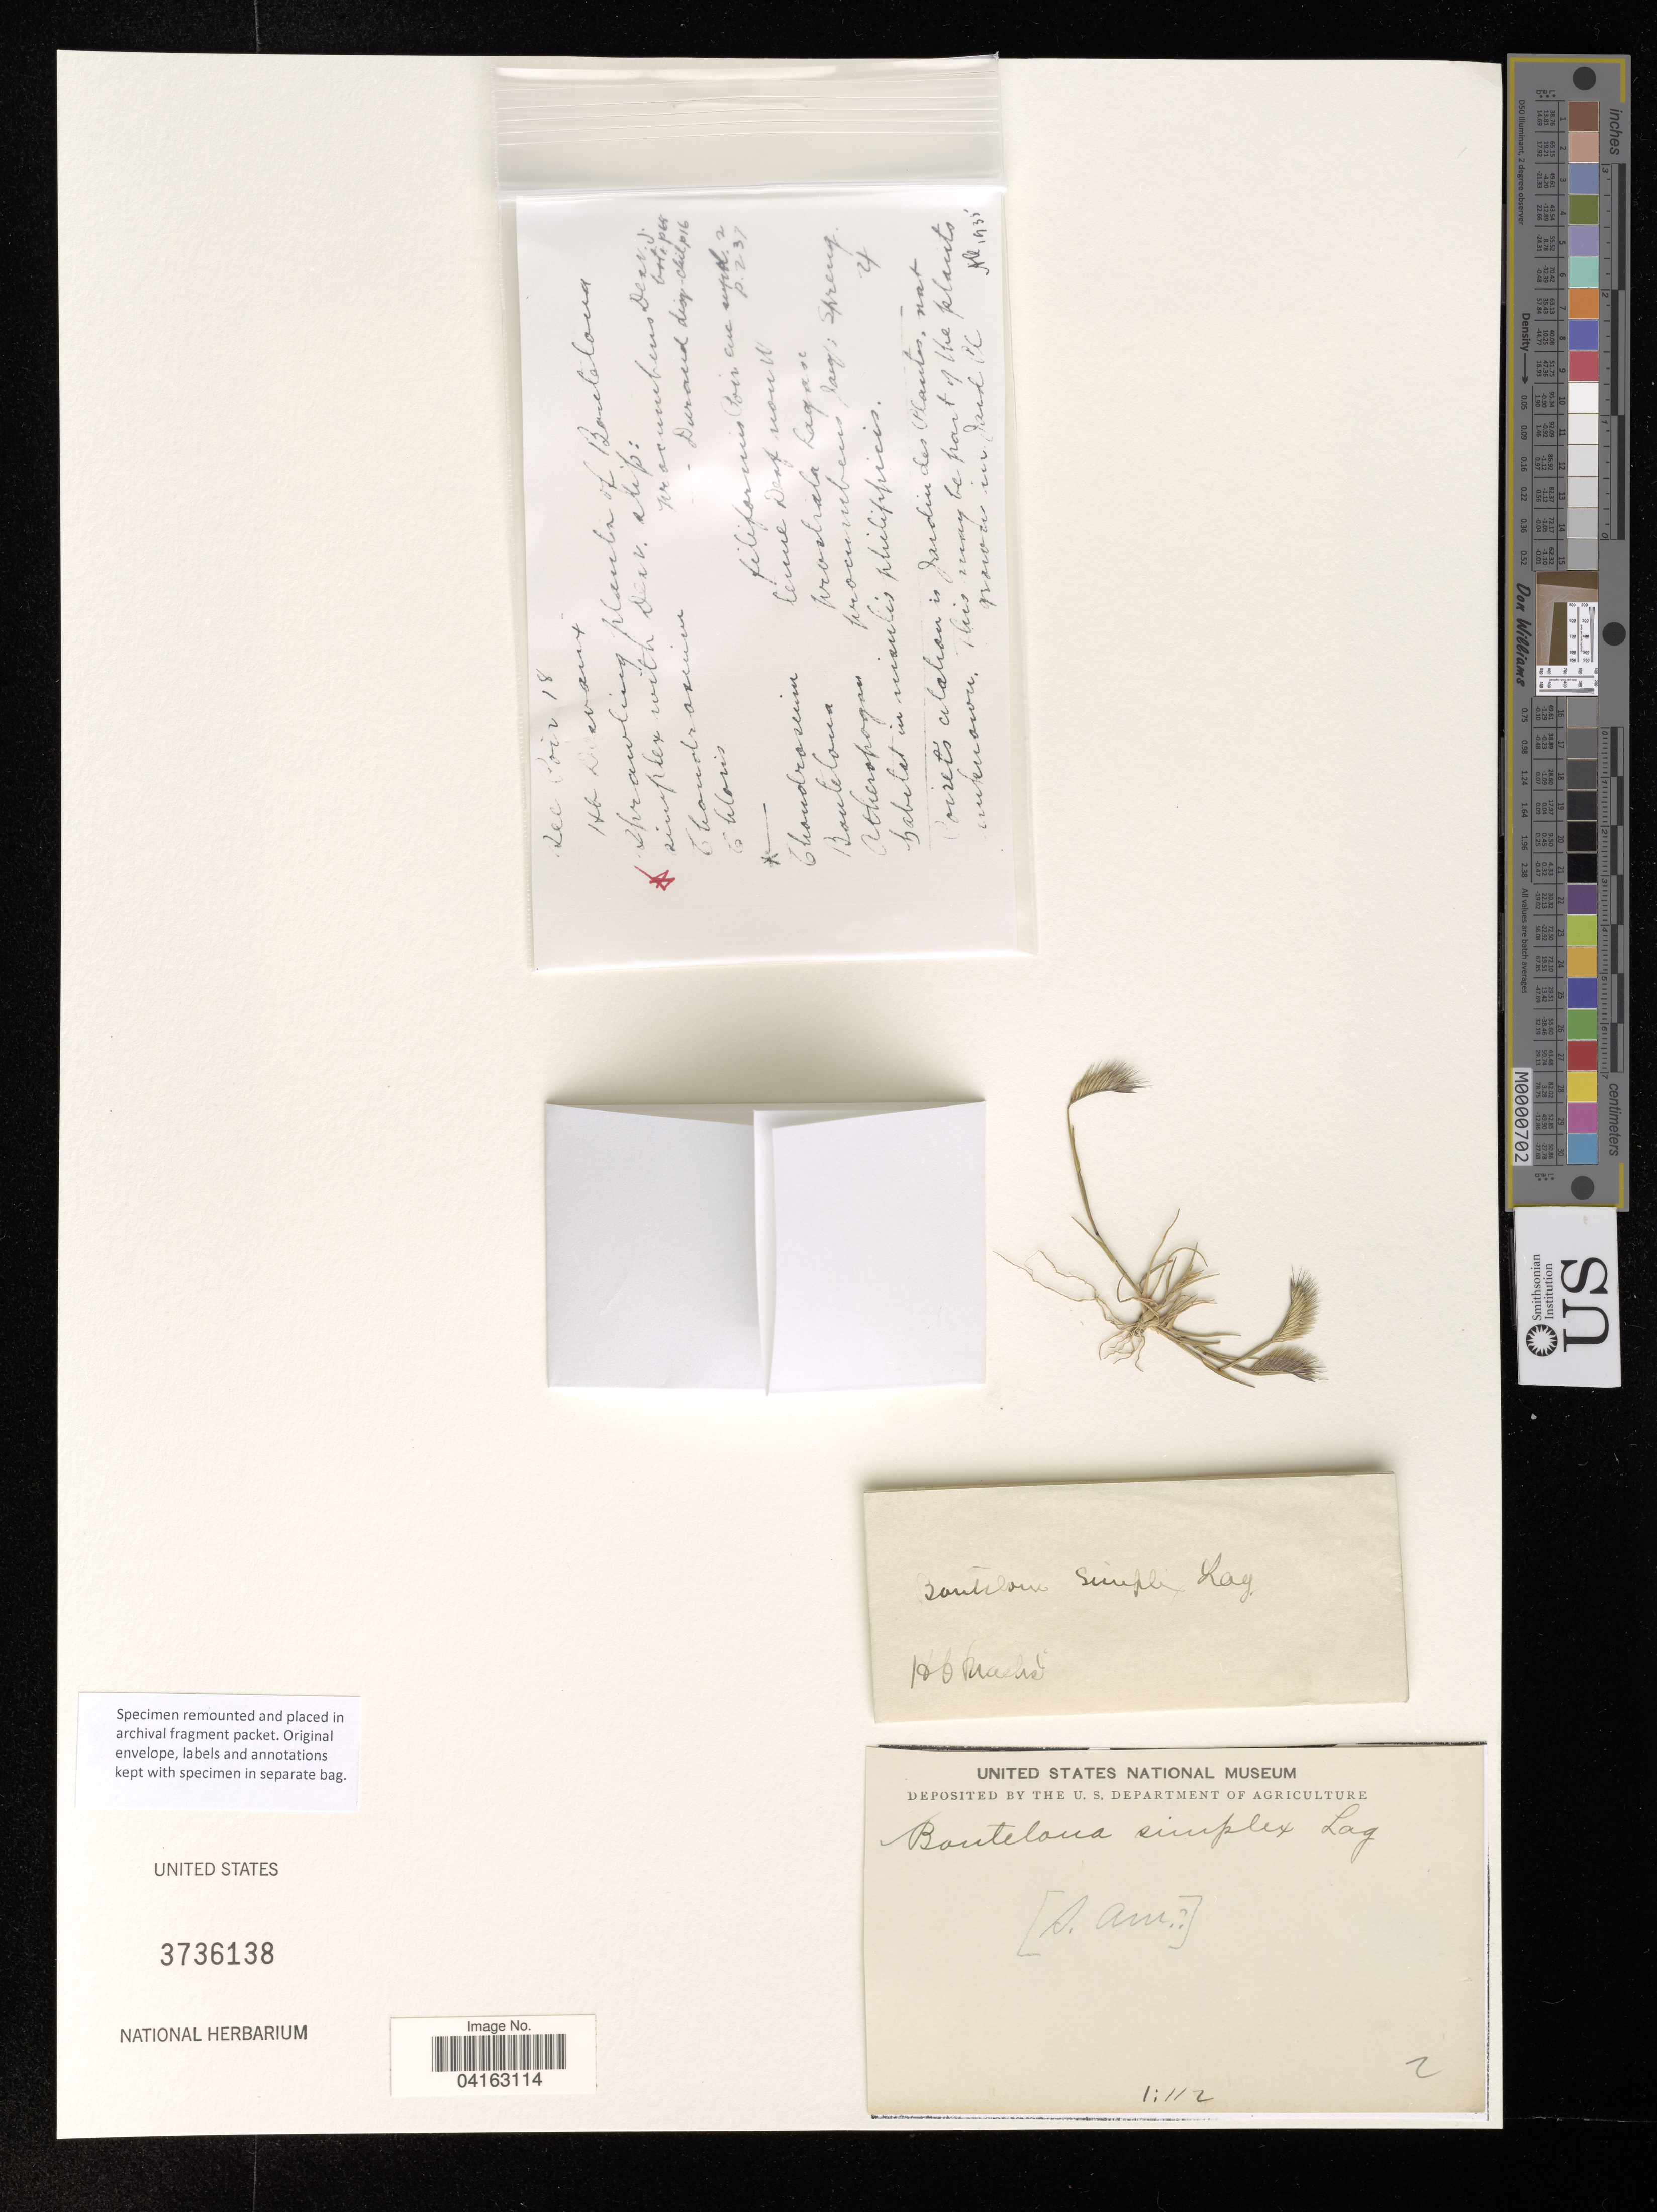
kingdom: Plantae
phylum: Tracheophyta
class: Liliopsida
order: Poales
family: Poaceae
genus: Bouteloua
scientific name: Bouteloua simplex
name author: Lag.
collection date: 1935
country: United States (?)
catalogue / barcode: US 3736138